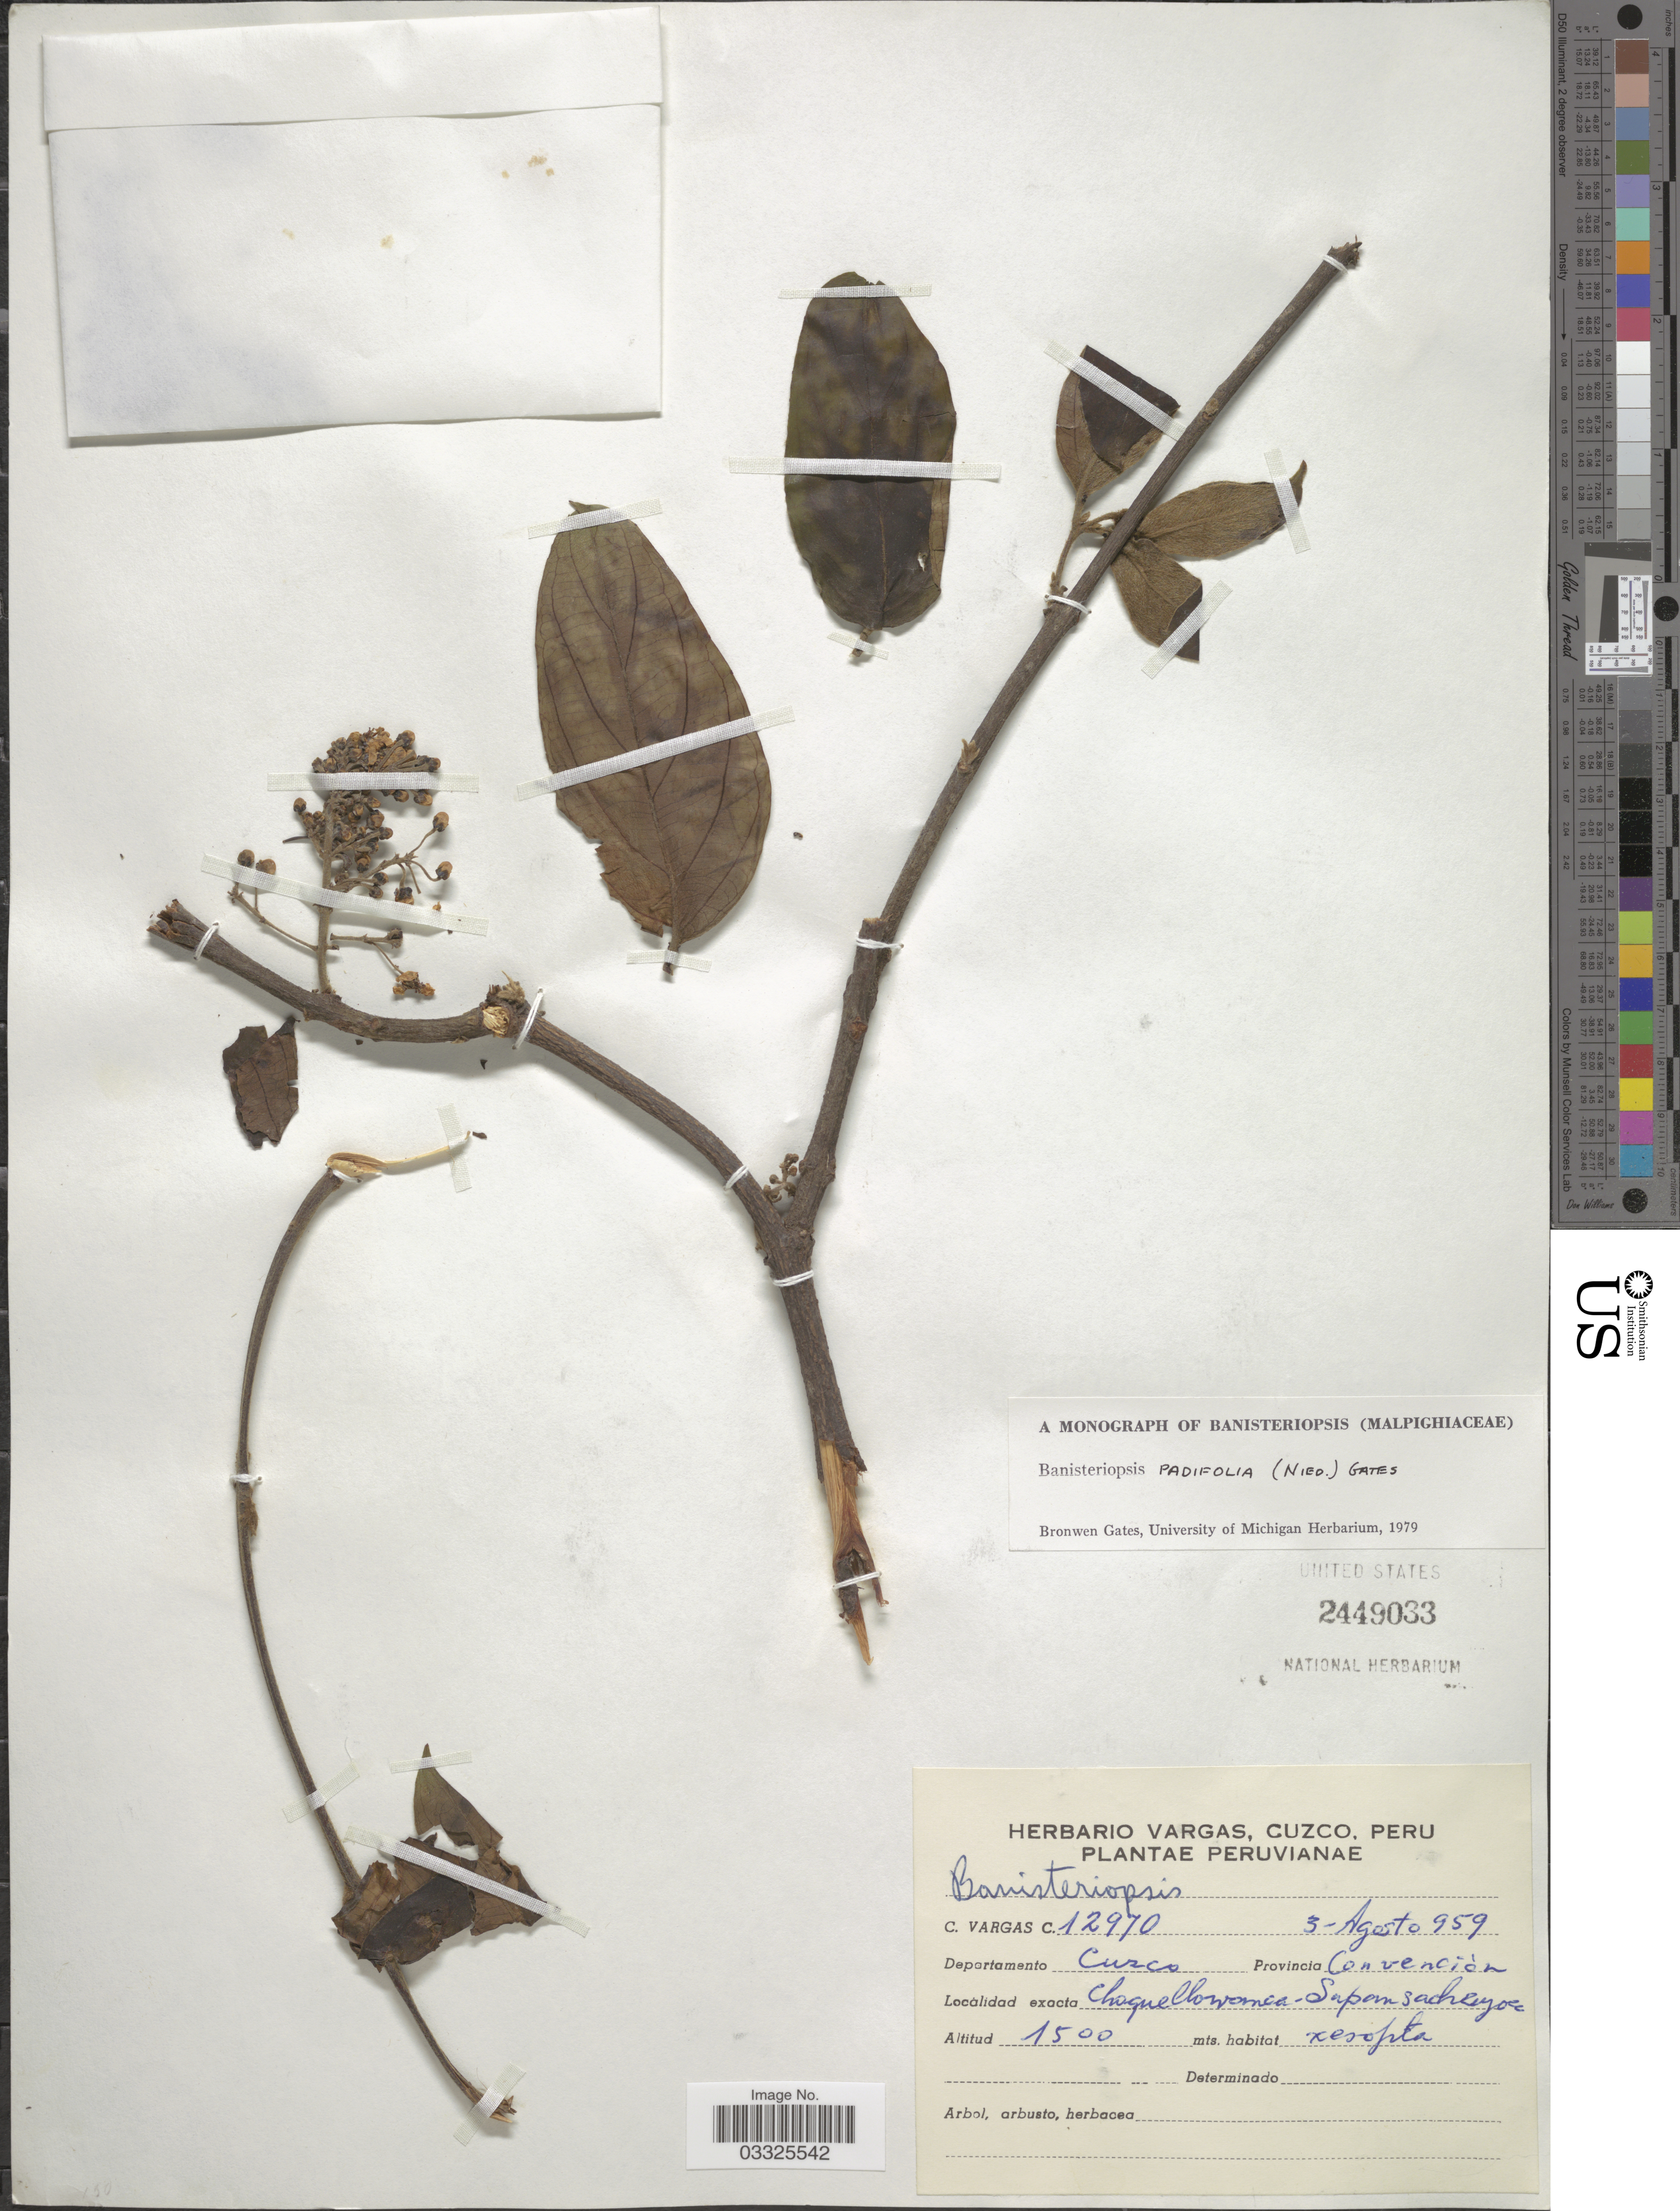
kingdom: Plantae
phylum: Tracheophyta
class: Magnoliopsida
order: Malpighiales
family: Malpighiaceae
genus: Banisteriopsis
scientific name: Banisteriopsis padifolia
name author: (Poepp. ex Nied.) B. Gates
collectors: C. Vargas Calderón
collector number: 12970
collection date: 1959-08-05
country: Peru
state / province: Cusco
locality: Departamento Cuzco, Provincia Convención. Choquellowanca - Sapansachayoc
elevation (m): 1500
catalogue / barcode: US 2449033